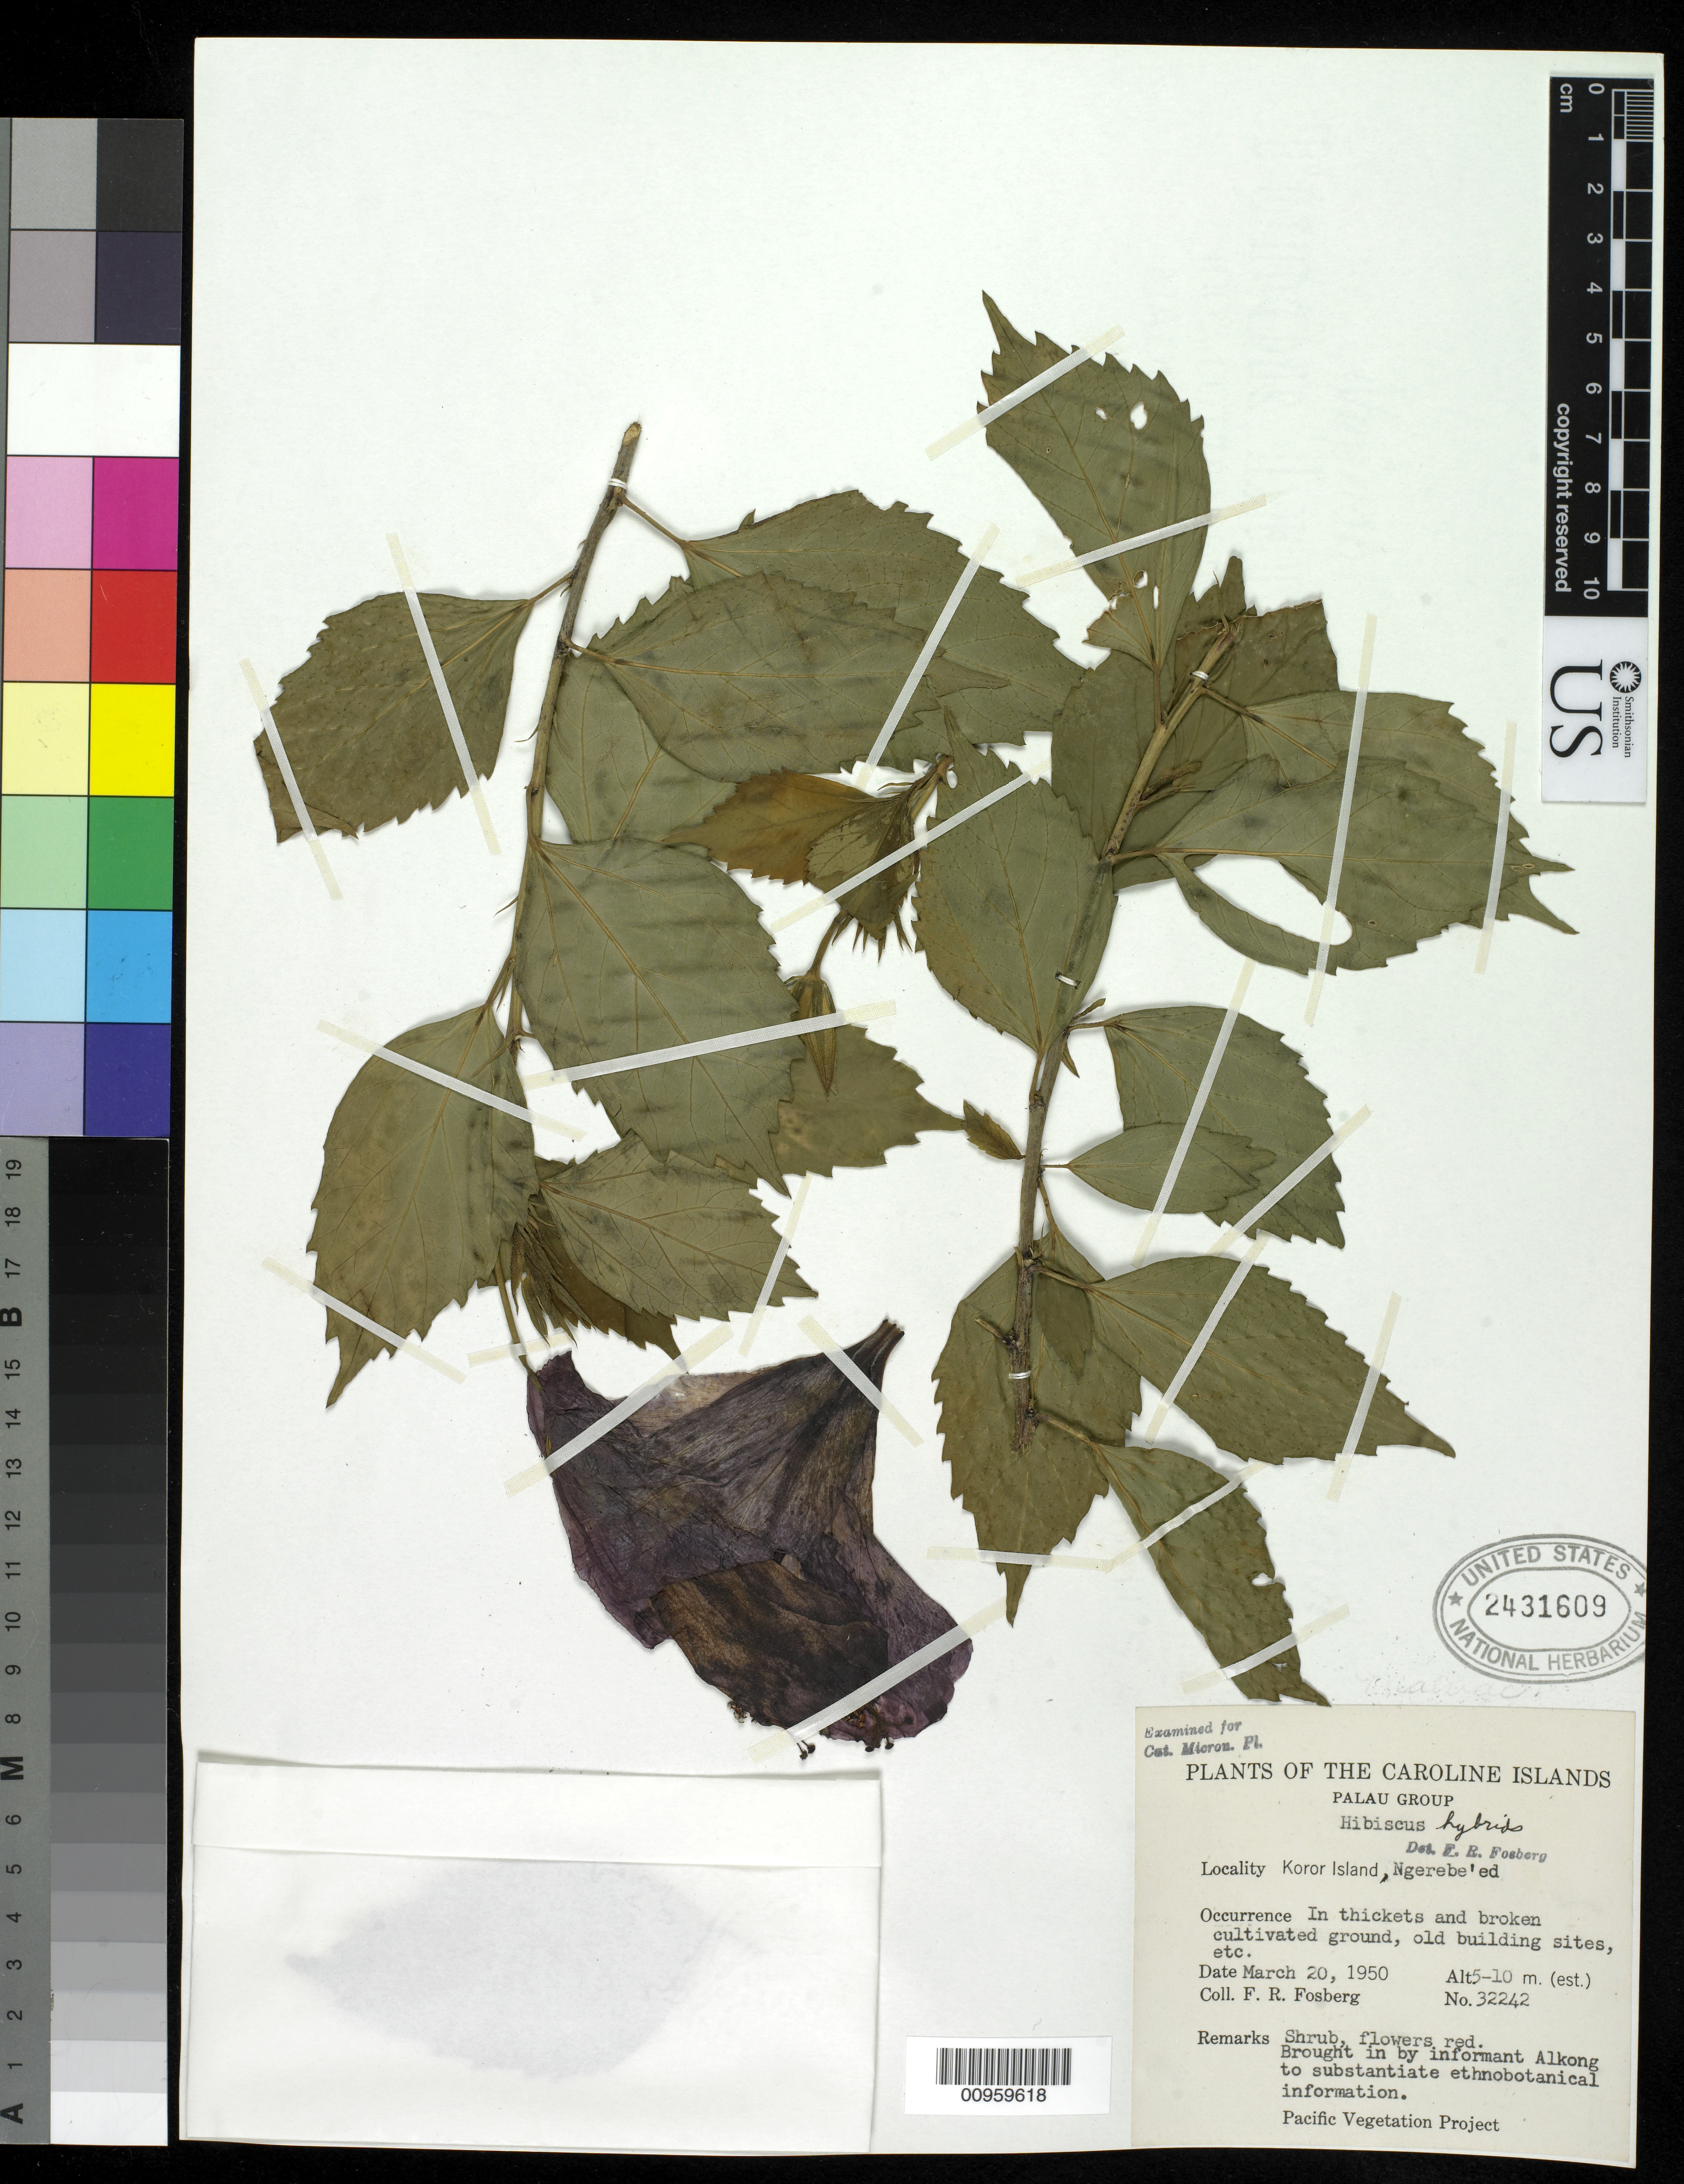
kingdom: Plantae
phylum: Tracheophyta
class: Magnoliopsida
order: Malvales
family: Malvaceae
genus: Hibiscus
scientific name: Hibiscus sp.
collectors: F. R. Fosberg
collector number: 32242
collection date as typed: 20 Mar 1950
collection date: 1950-03-20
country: Palau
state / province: Koror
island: Ulebsechel [Aulupse'el]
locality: Ngerebe'ed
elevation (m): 5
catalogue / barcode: US 2431609